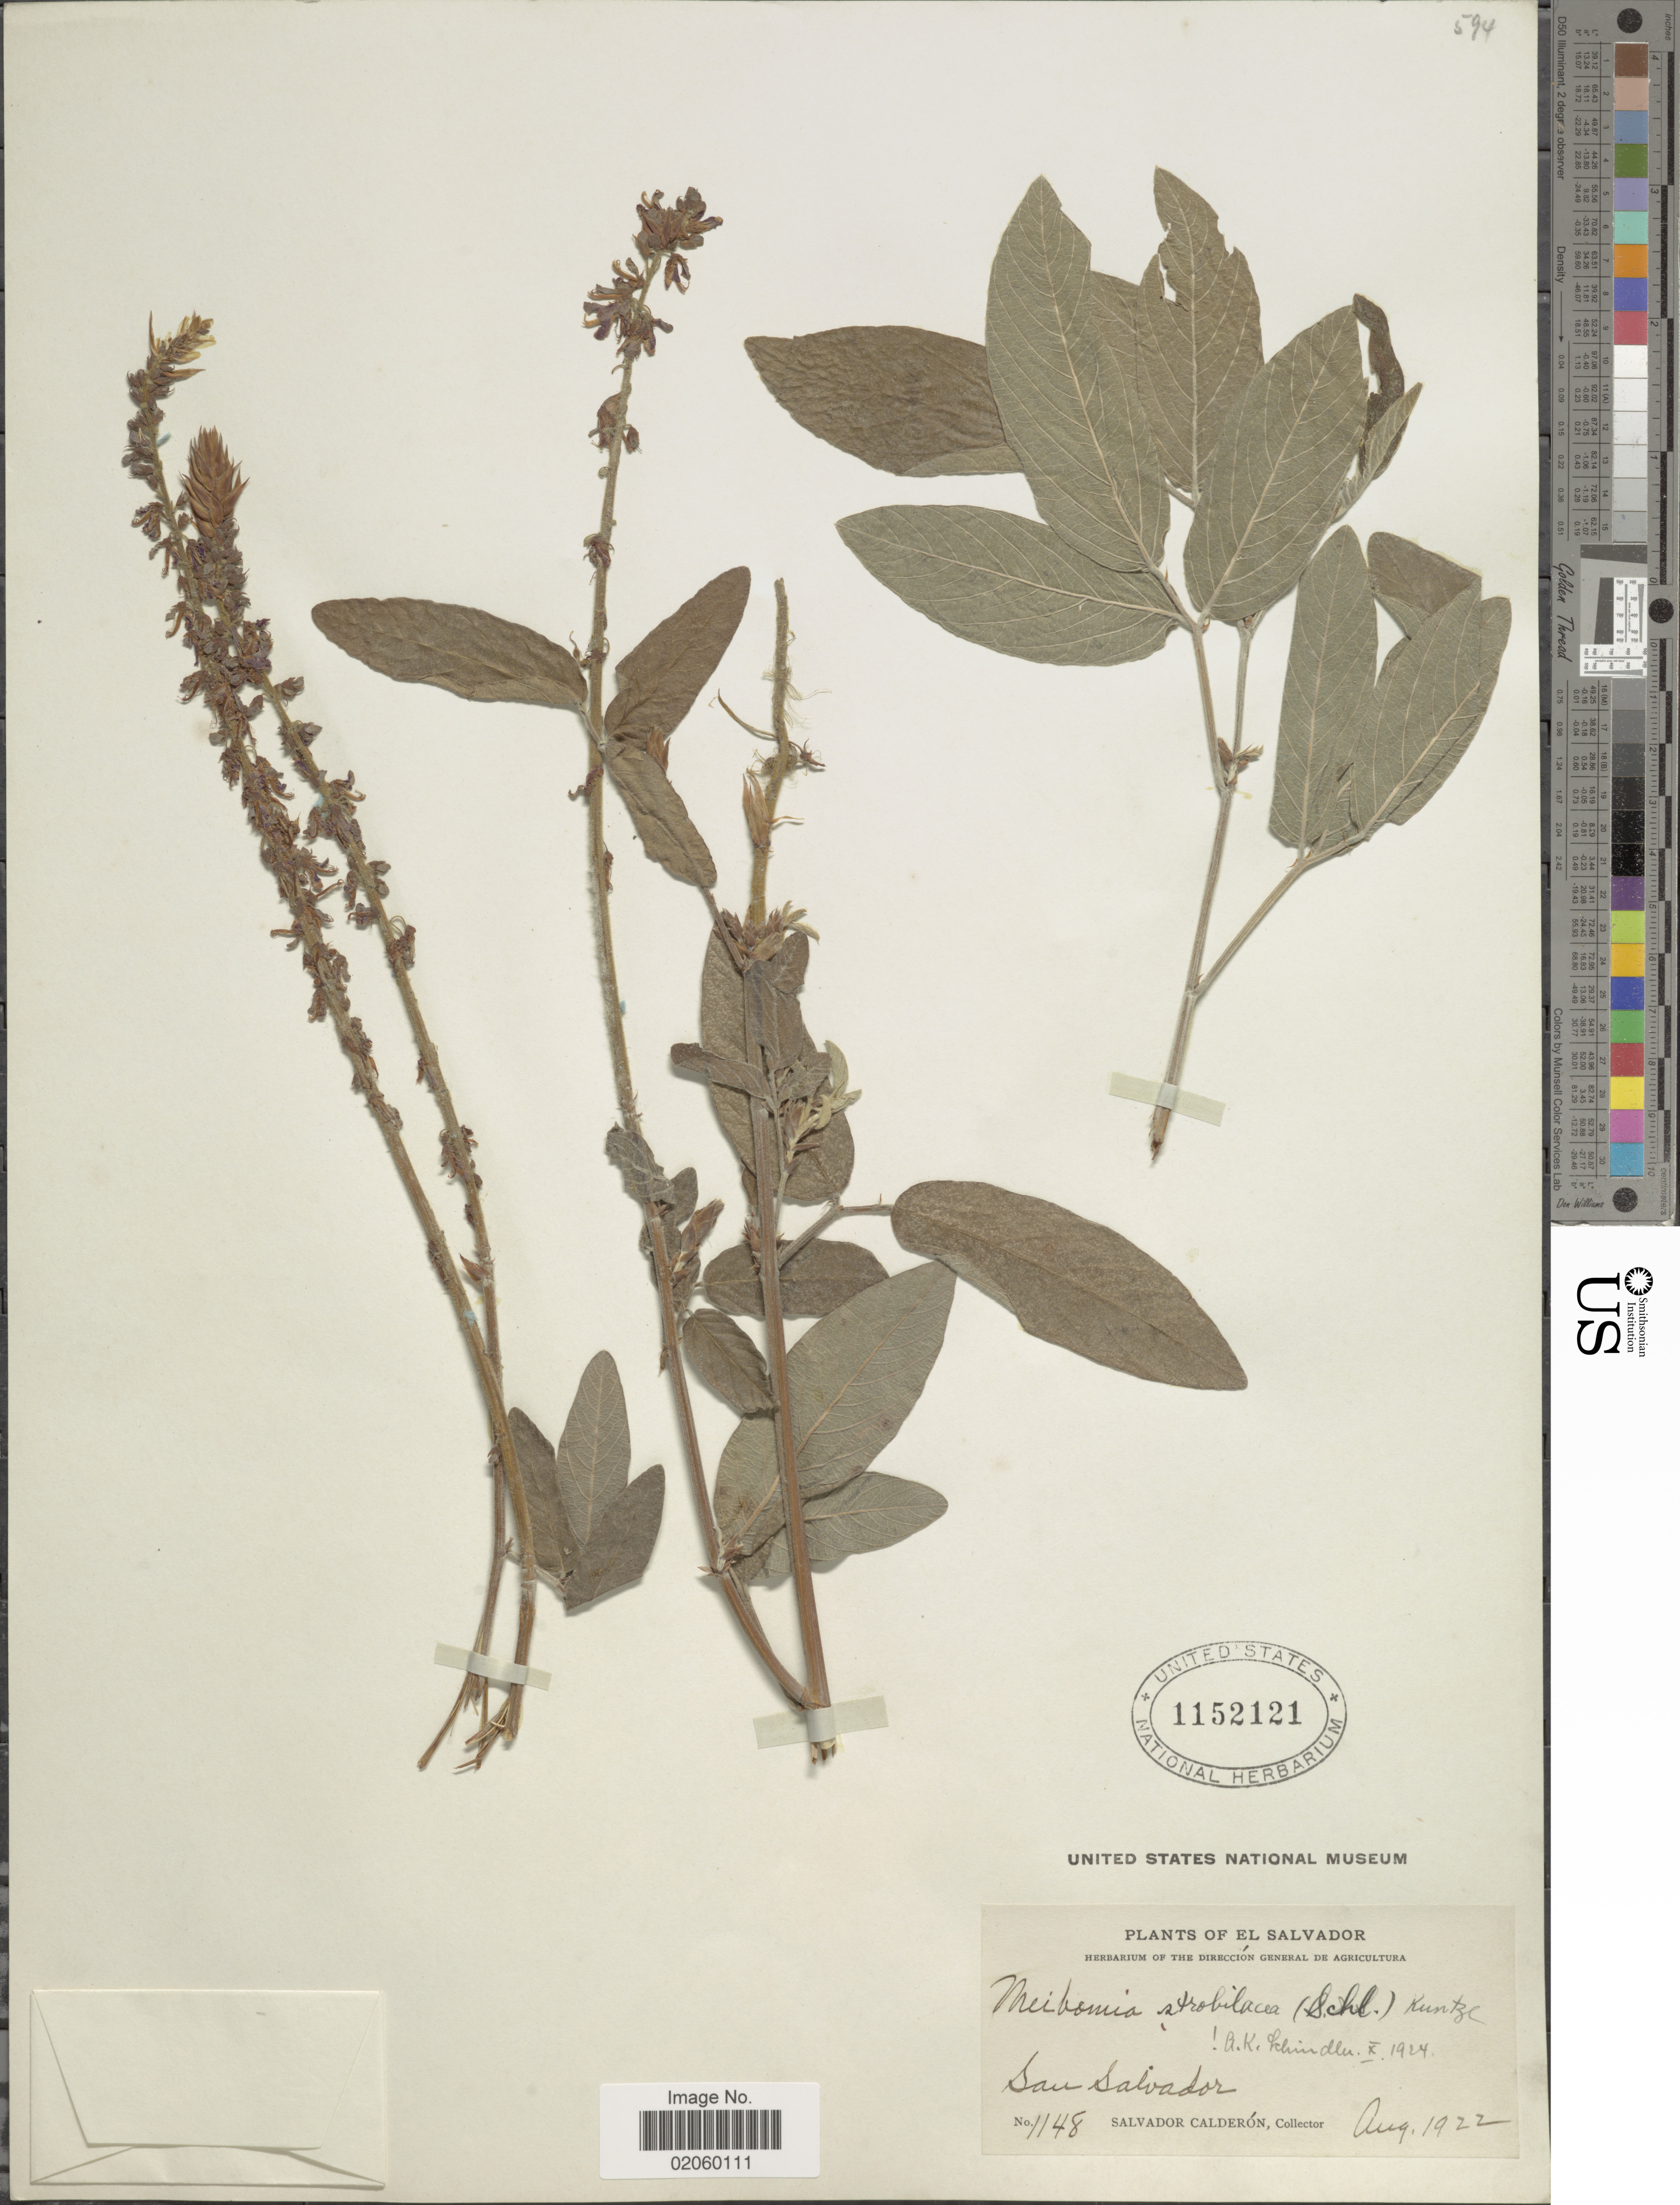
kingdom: Plantae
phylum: Tracheophyta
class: Magnoliopsida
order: Fabales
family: Fabaceae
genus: Desmodium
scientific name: Desmodium strobilaceum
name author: Schltdl.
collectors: S. Calderón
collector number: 1148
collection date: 1922-08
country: El Salvador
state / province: San Salvador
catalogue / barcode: US 1152121